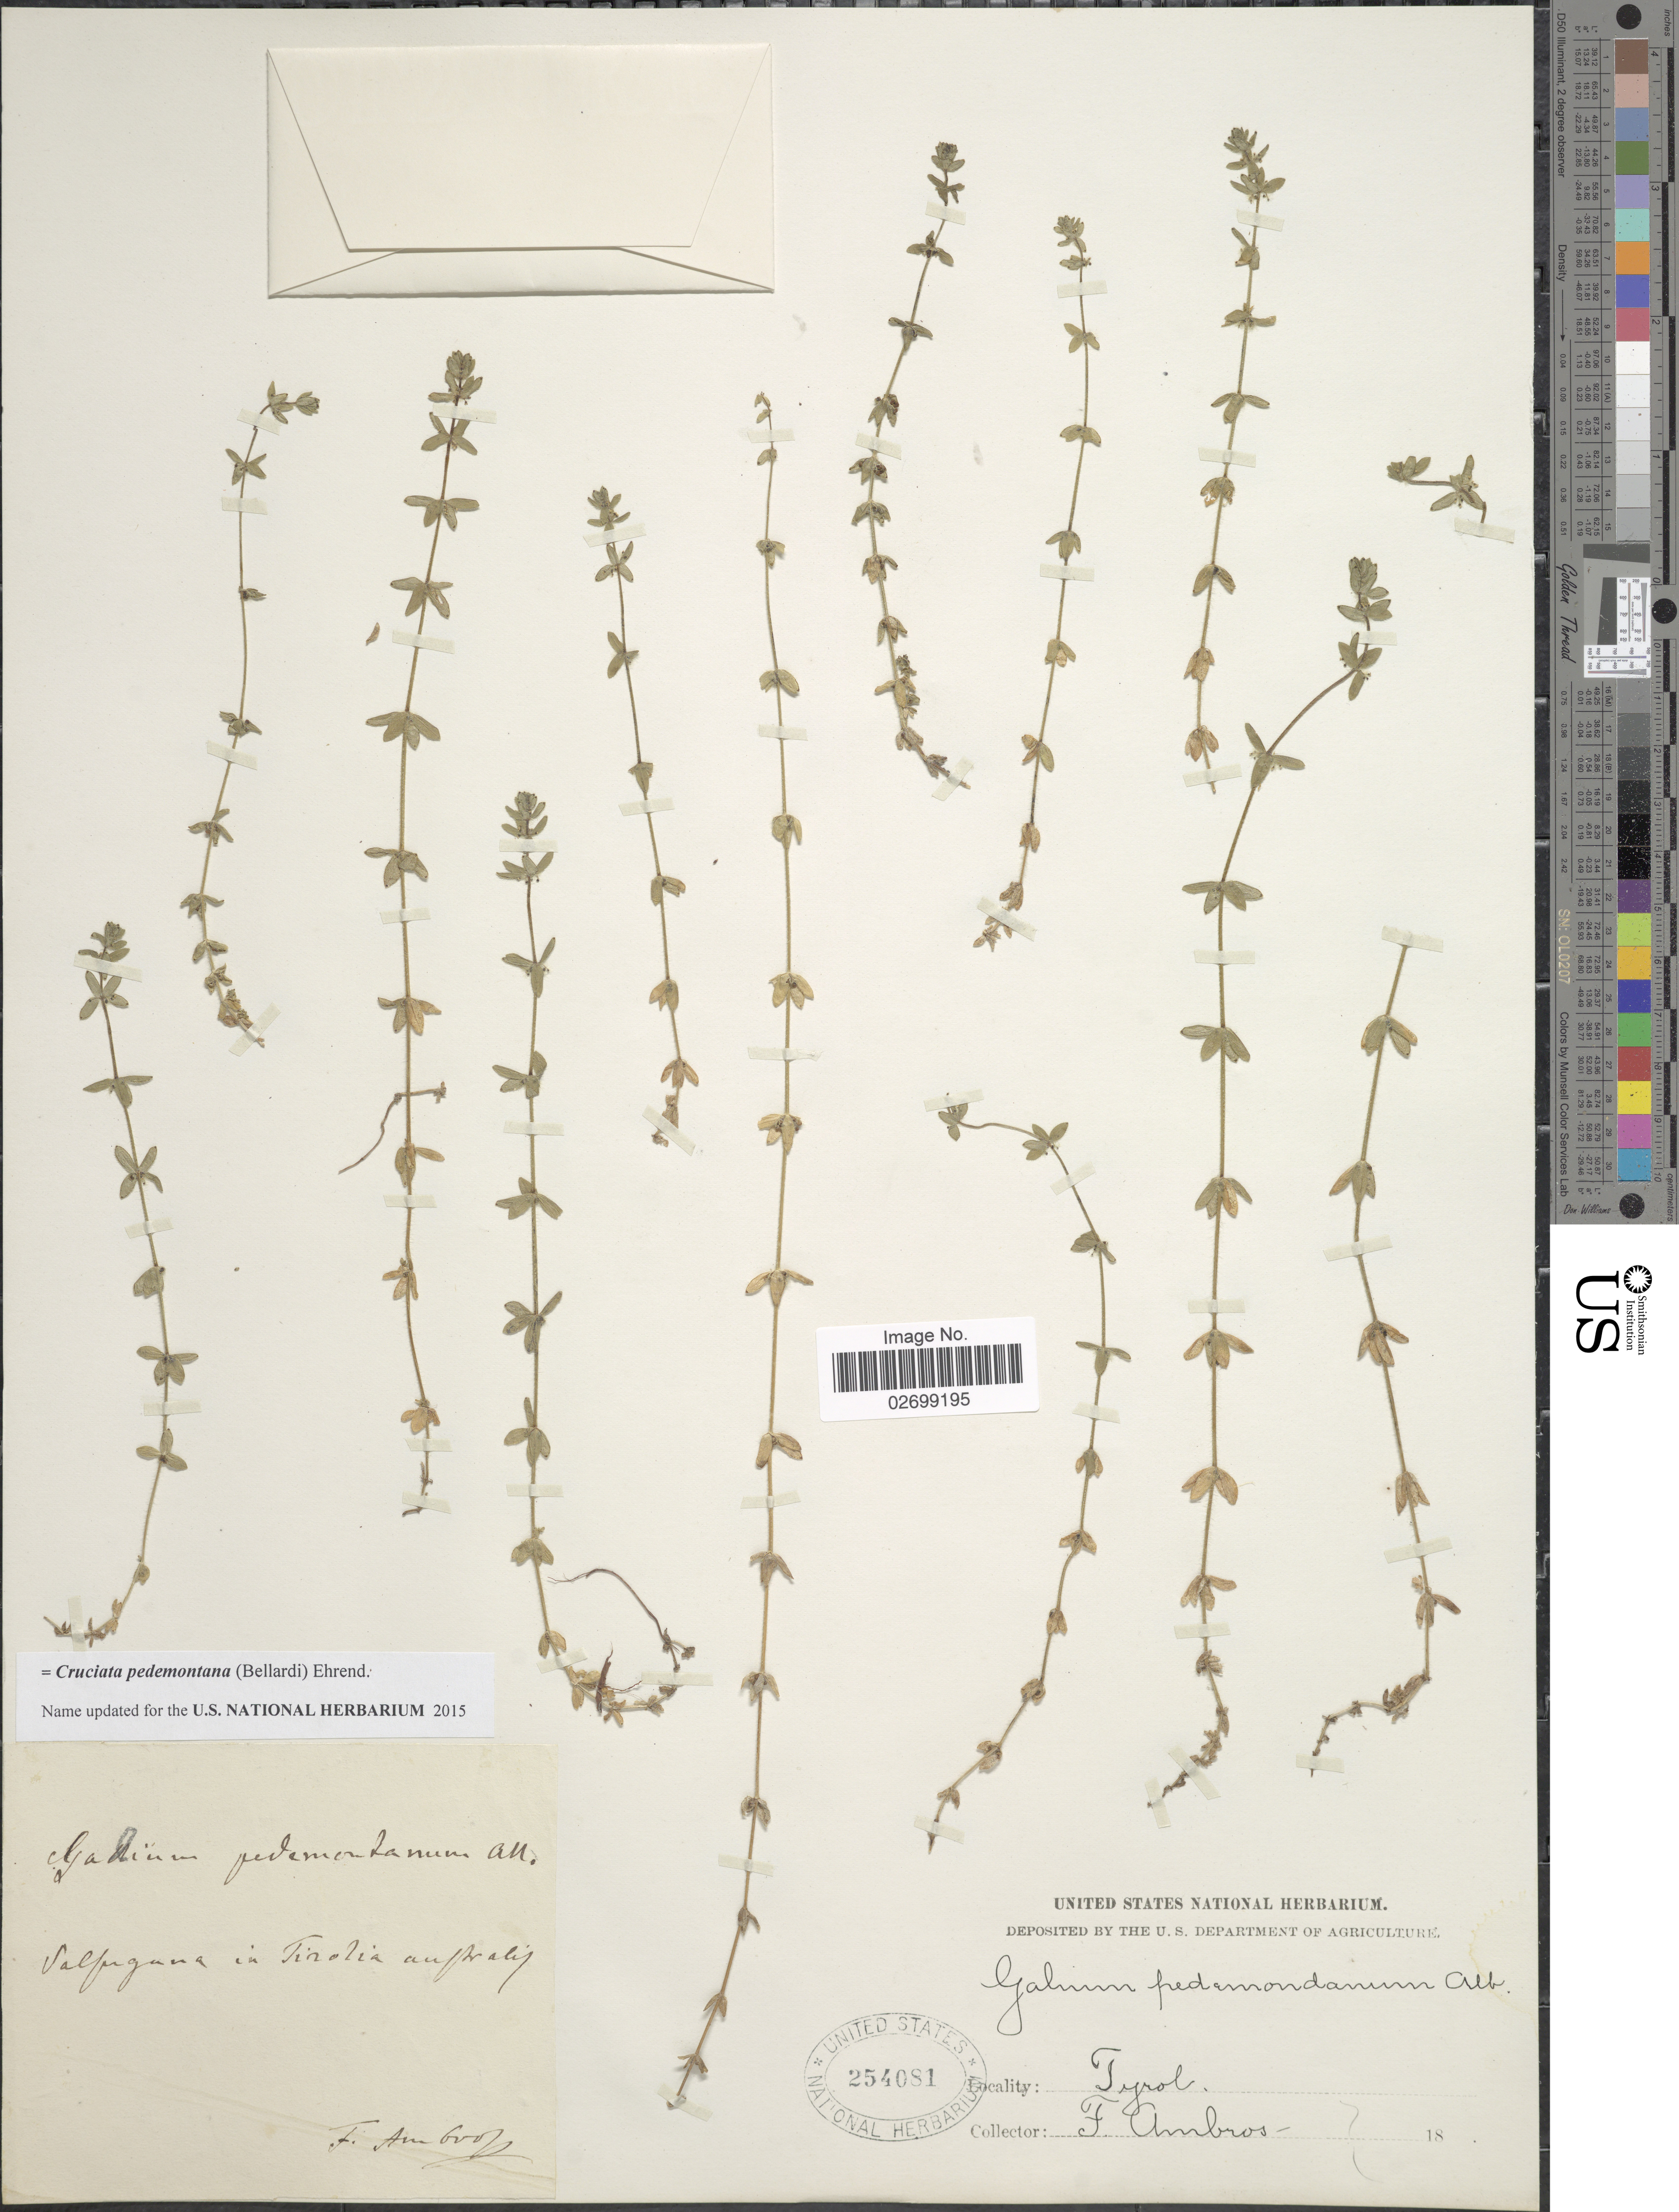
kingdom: Plantae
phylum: Tracheophyta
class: Magnoliopsida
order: Gentianales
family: Rubiaceae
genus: Cruciata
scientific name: Cruciata pedemontana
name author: (Bellardi) Ehrend.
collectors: F. Ambroz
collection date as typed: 18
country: Austria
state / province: Tirol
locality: Vapreguna in Tirolia aufralis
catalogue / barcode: US 254081